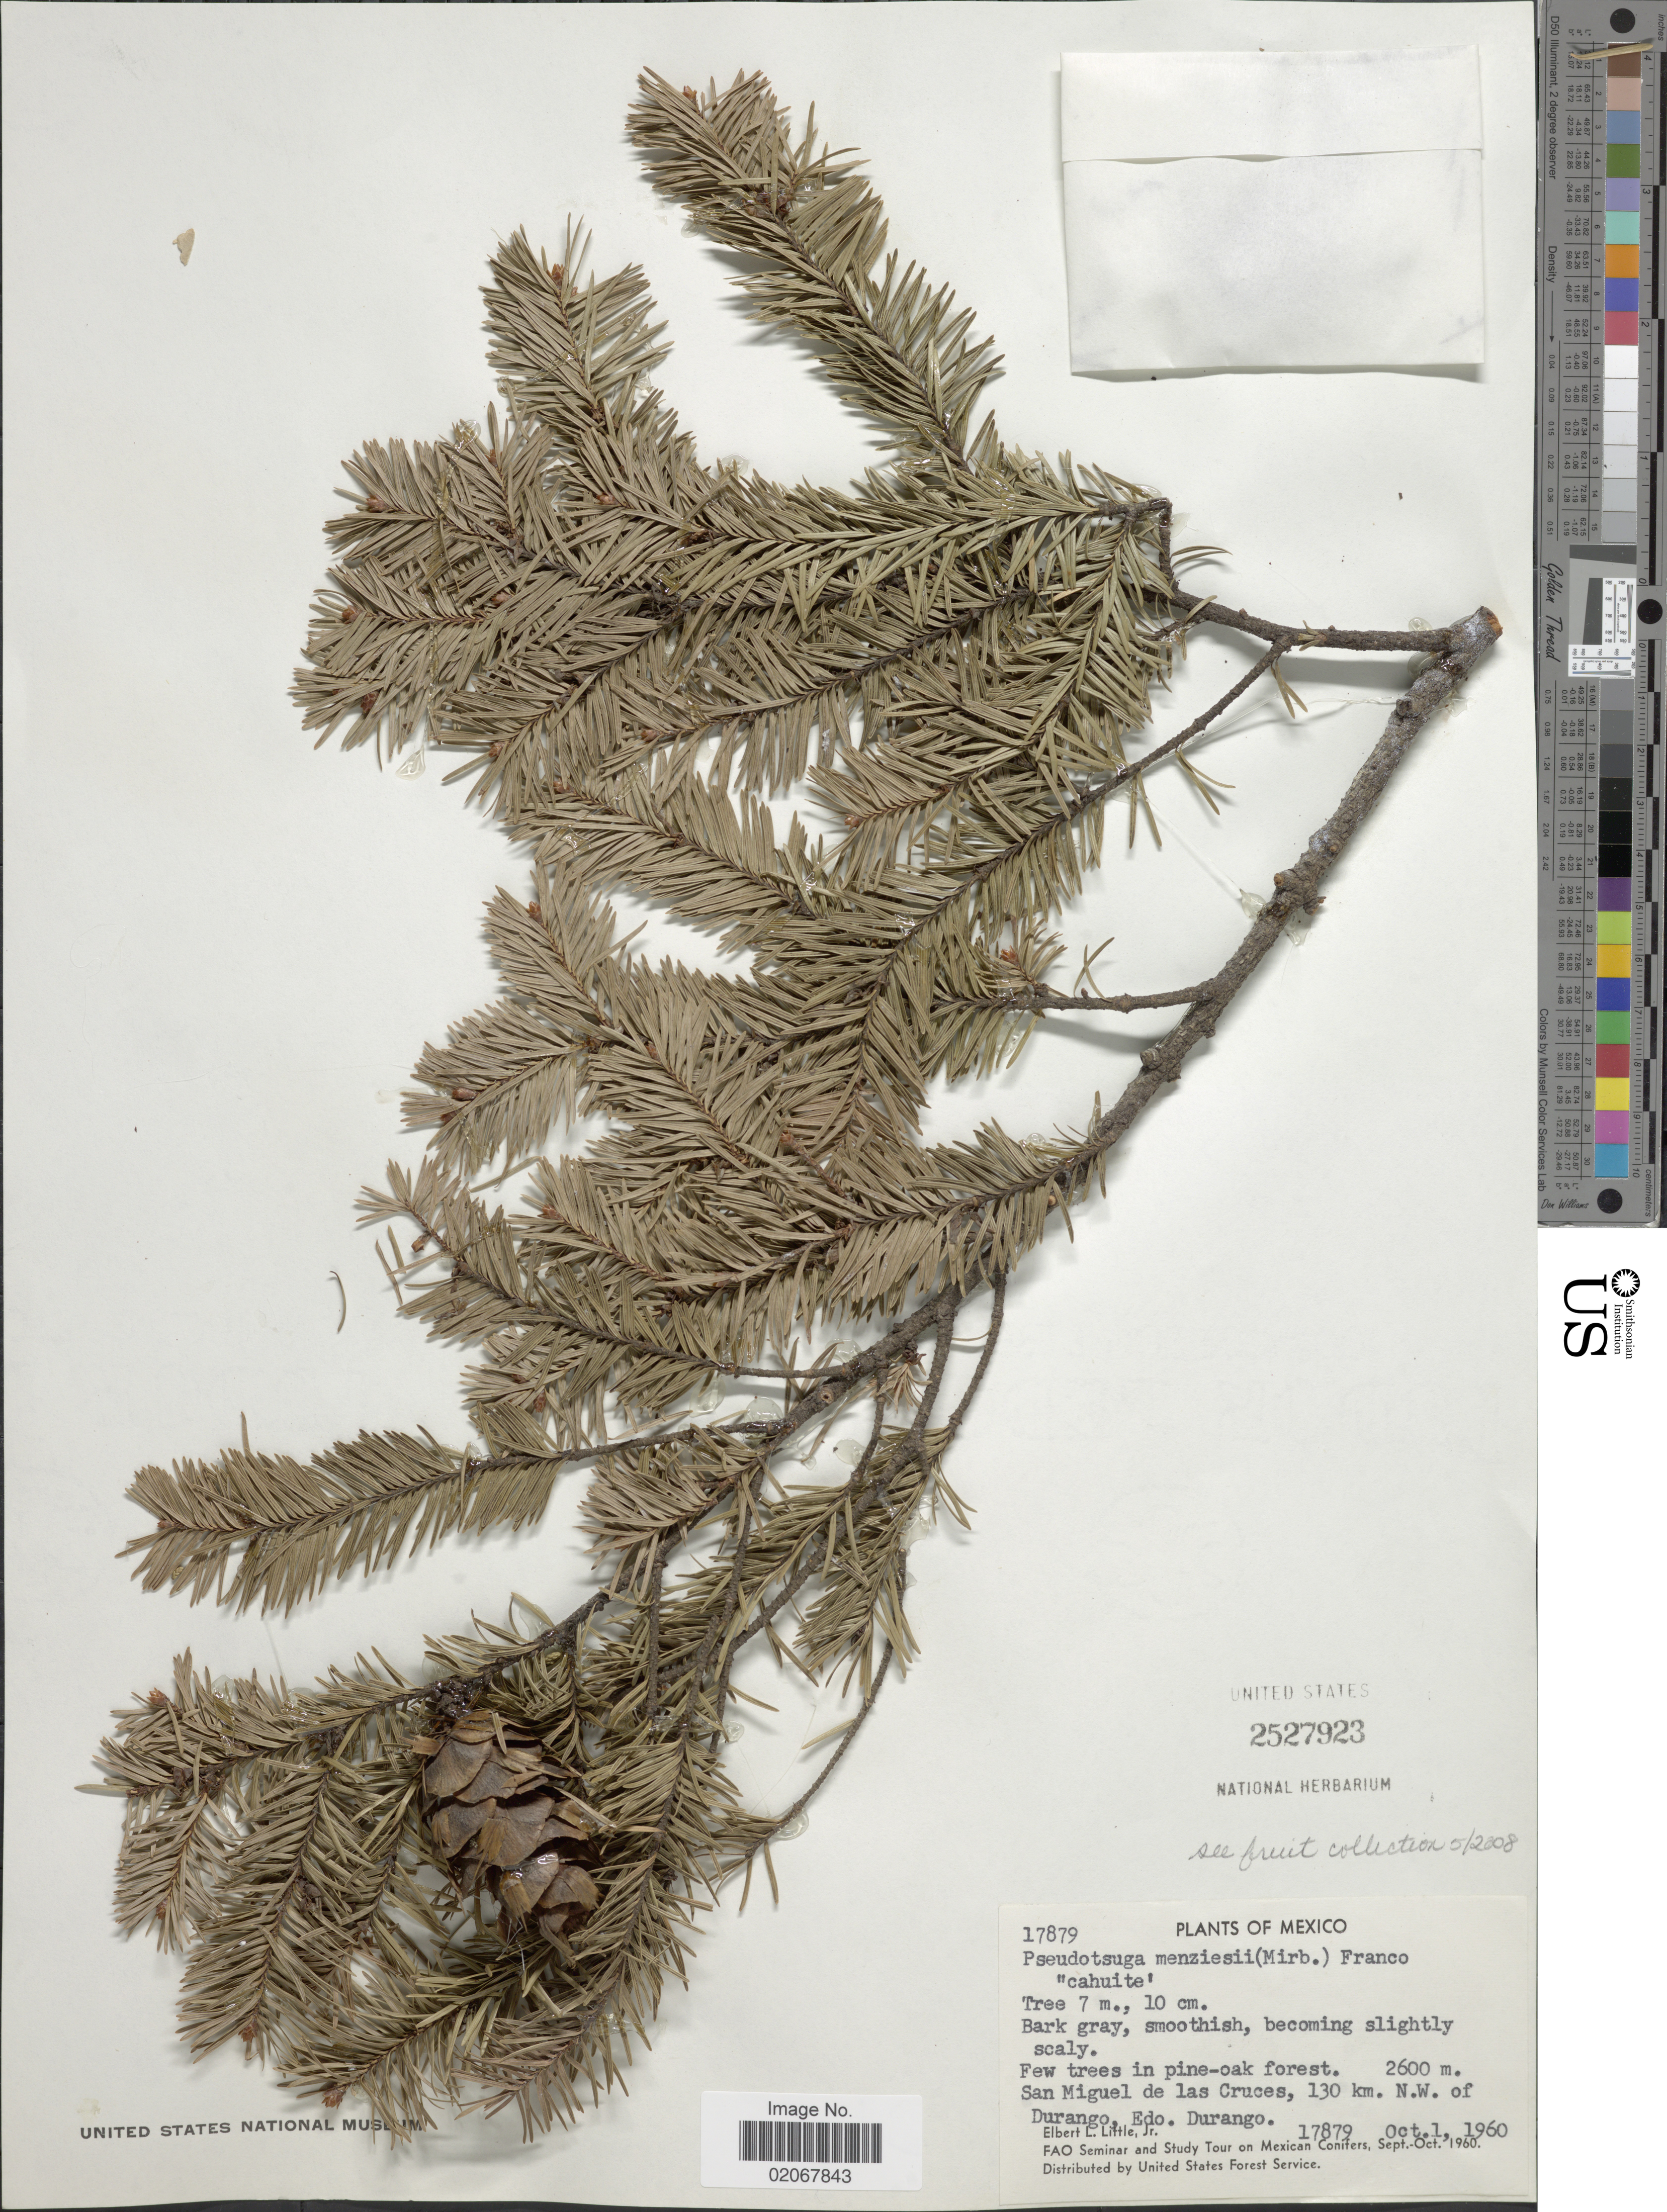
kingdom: Plantae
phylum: Tracheophyta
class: Pinopsida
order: Pinales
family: Pinaceae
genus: Pseudotsuga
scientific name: Pseudotsuga menziesii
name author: (Mirb.) Franco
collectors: E. L. Little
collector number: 17879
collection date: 1960-10-01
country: Mexico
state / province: Durango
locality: San Miguel de las Cruces, 130 km. N.W. of Durango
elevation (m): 2600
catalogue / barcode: US 2527923